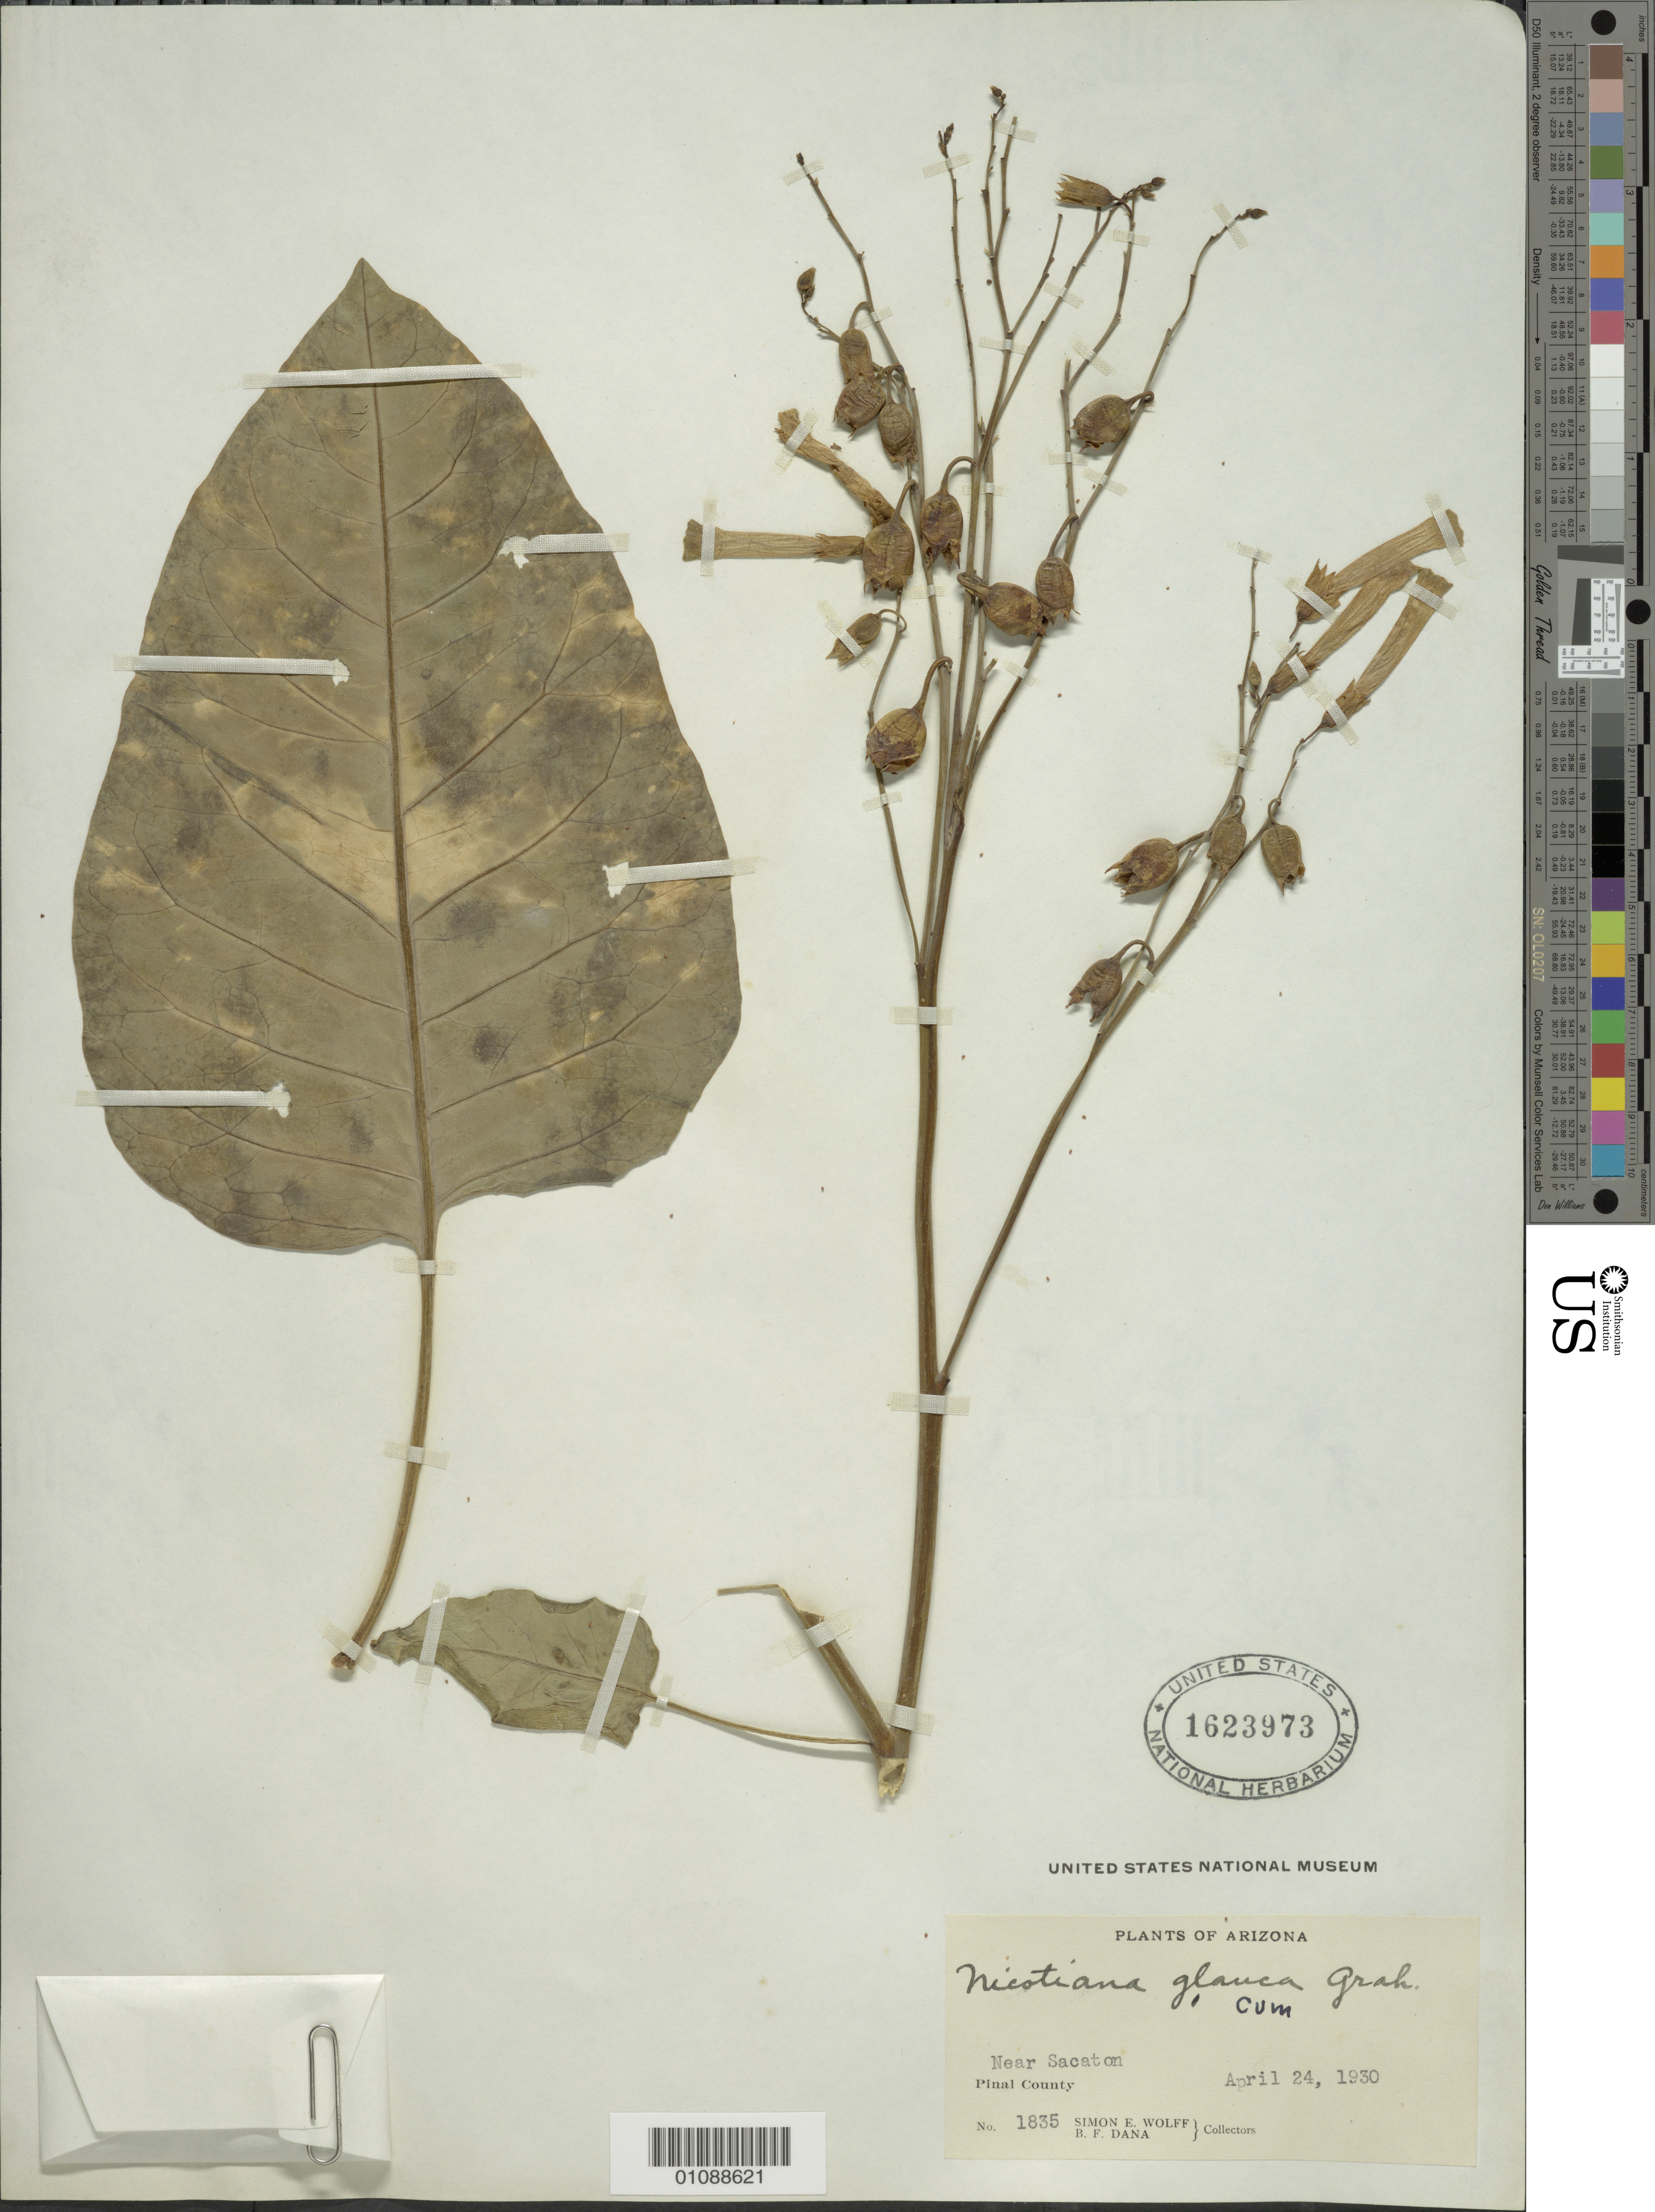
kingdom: Plantae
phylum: Tracheophyta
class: Magnoliopsida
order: Solanales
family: Solanaceae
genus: Nicotiana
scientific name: Nicotiana glauca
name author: Graham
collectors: S. E. Wolff & B. Dana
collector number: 1835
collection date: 1930-04-24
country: United States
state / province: Arizona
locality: Near Sacaton. Pinal County.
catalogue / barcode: US 1623973